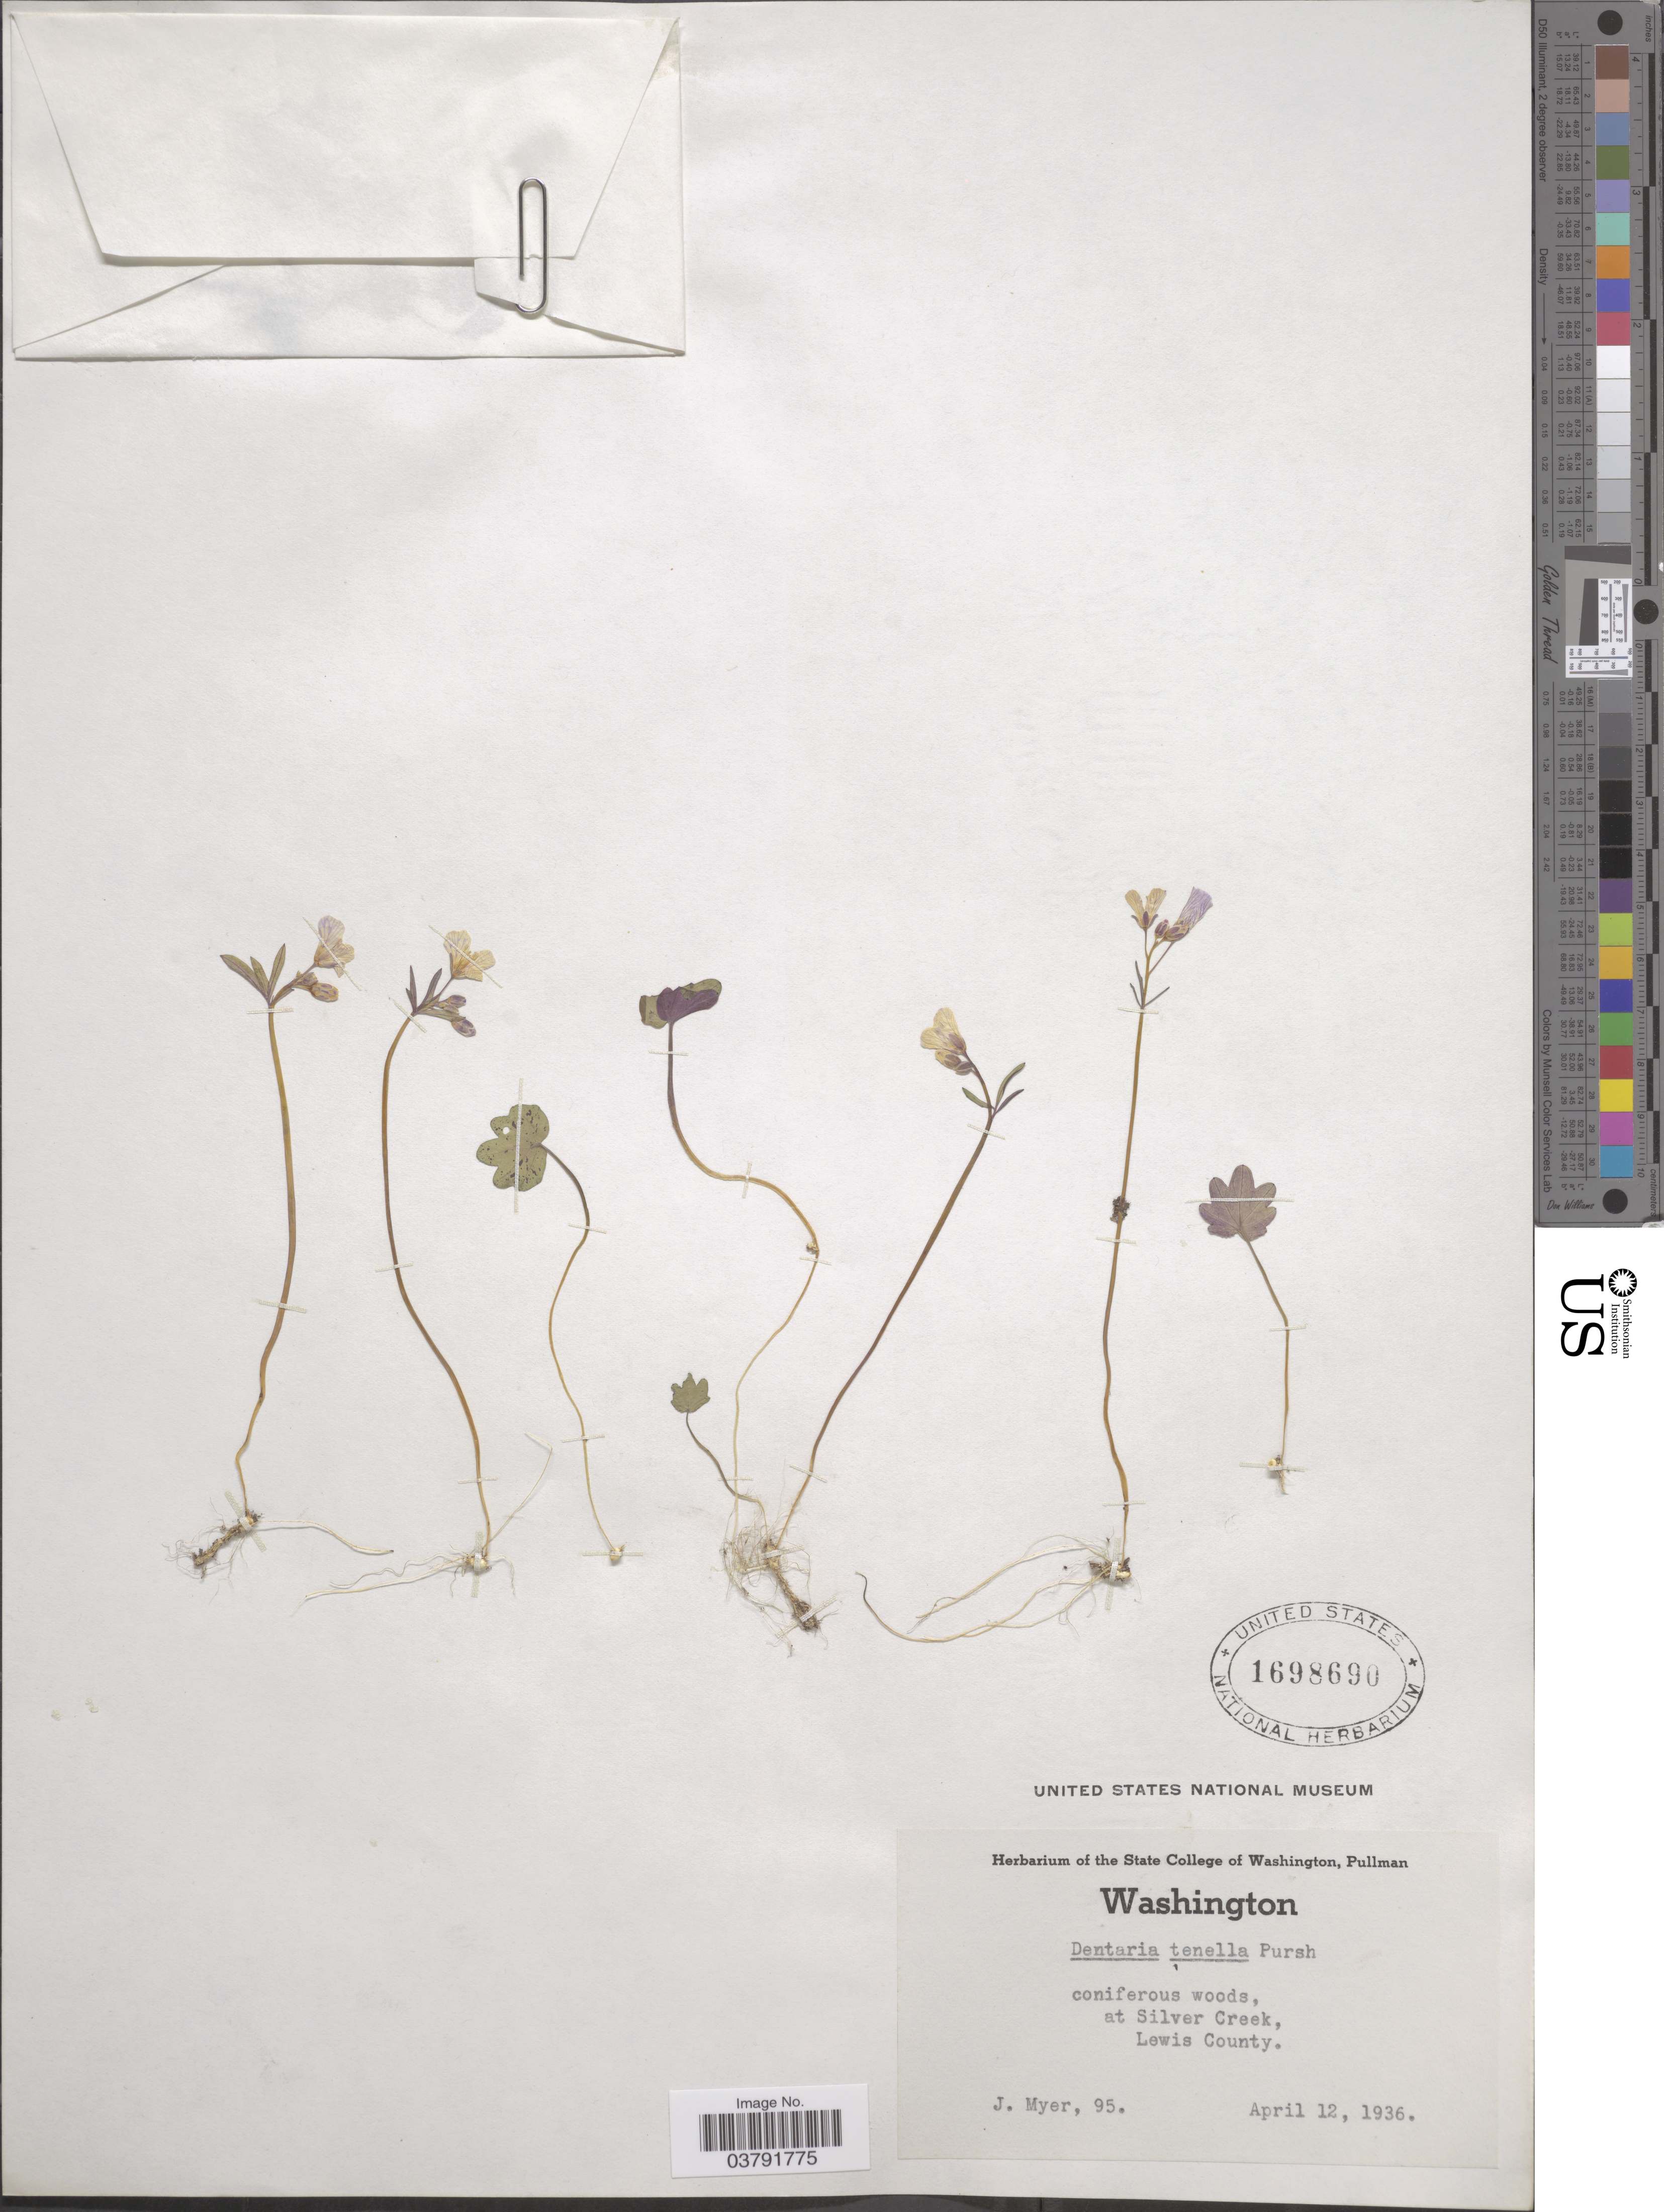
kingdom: Plantae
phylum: Tracheophyta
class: Magnoliopsida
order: Brassicales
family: Brassicaceae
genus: Dentaria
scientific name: Dentaria tenella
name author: Pursh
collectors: J. Myer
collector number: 95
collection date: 1936-04-12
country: United States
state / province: Washington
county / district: Lewis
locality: Silver Creek, Lewis County.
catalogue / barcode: US 1698690